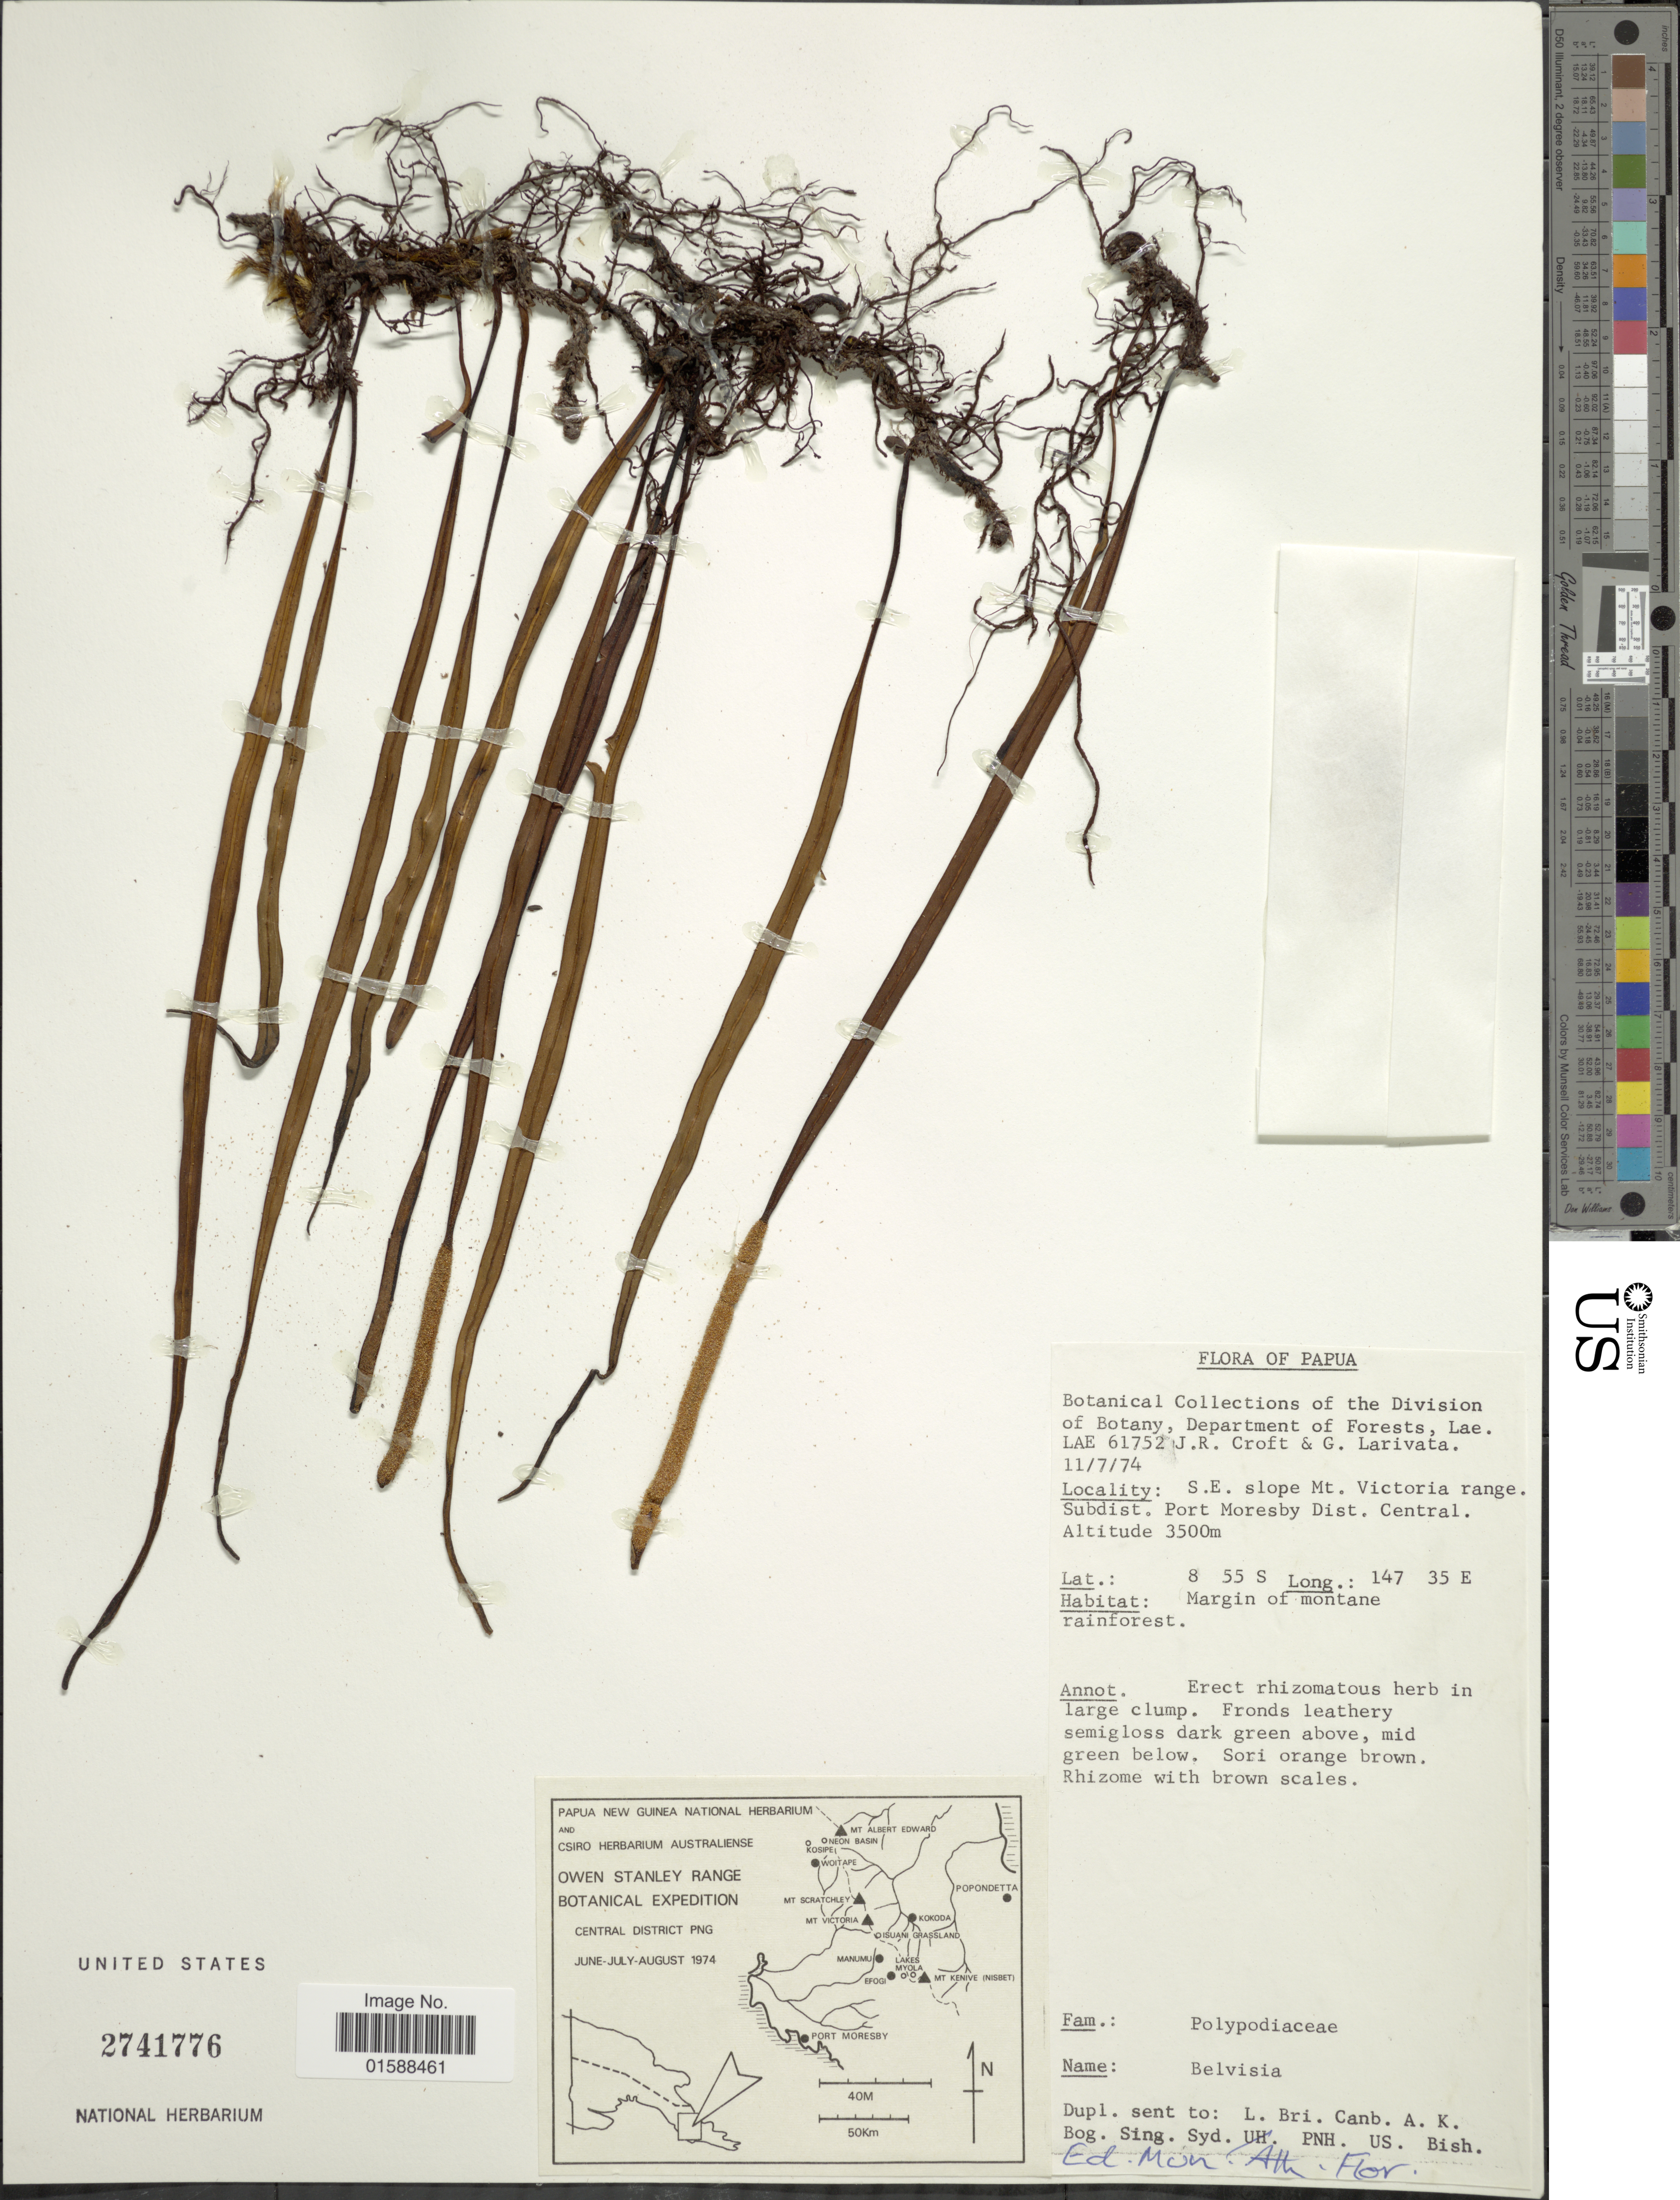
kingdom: Plantae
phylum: Tracheophyta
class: Polypodiopsida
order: Polypodiales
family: Polypodiaceae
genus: Lepisorus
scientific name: Lepisorus sp.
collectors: J. R. Croft & G. Larivata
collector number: LAE 61752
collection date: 1974-07-11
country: Papua New Guinea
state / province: Central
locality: Papua. S.E. slope Mt. Victoria range. Subdist. Port Moresby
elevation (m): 3500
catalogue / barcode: US 2741776